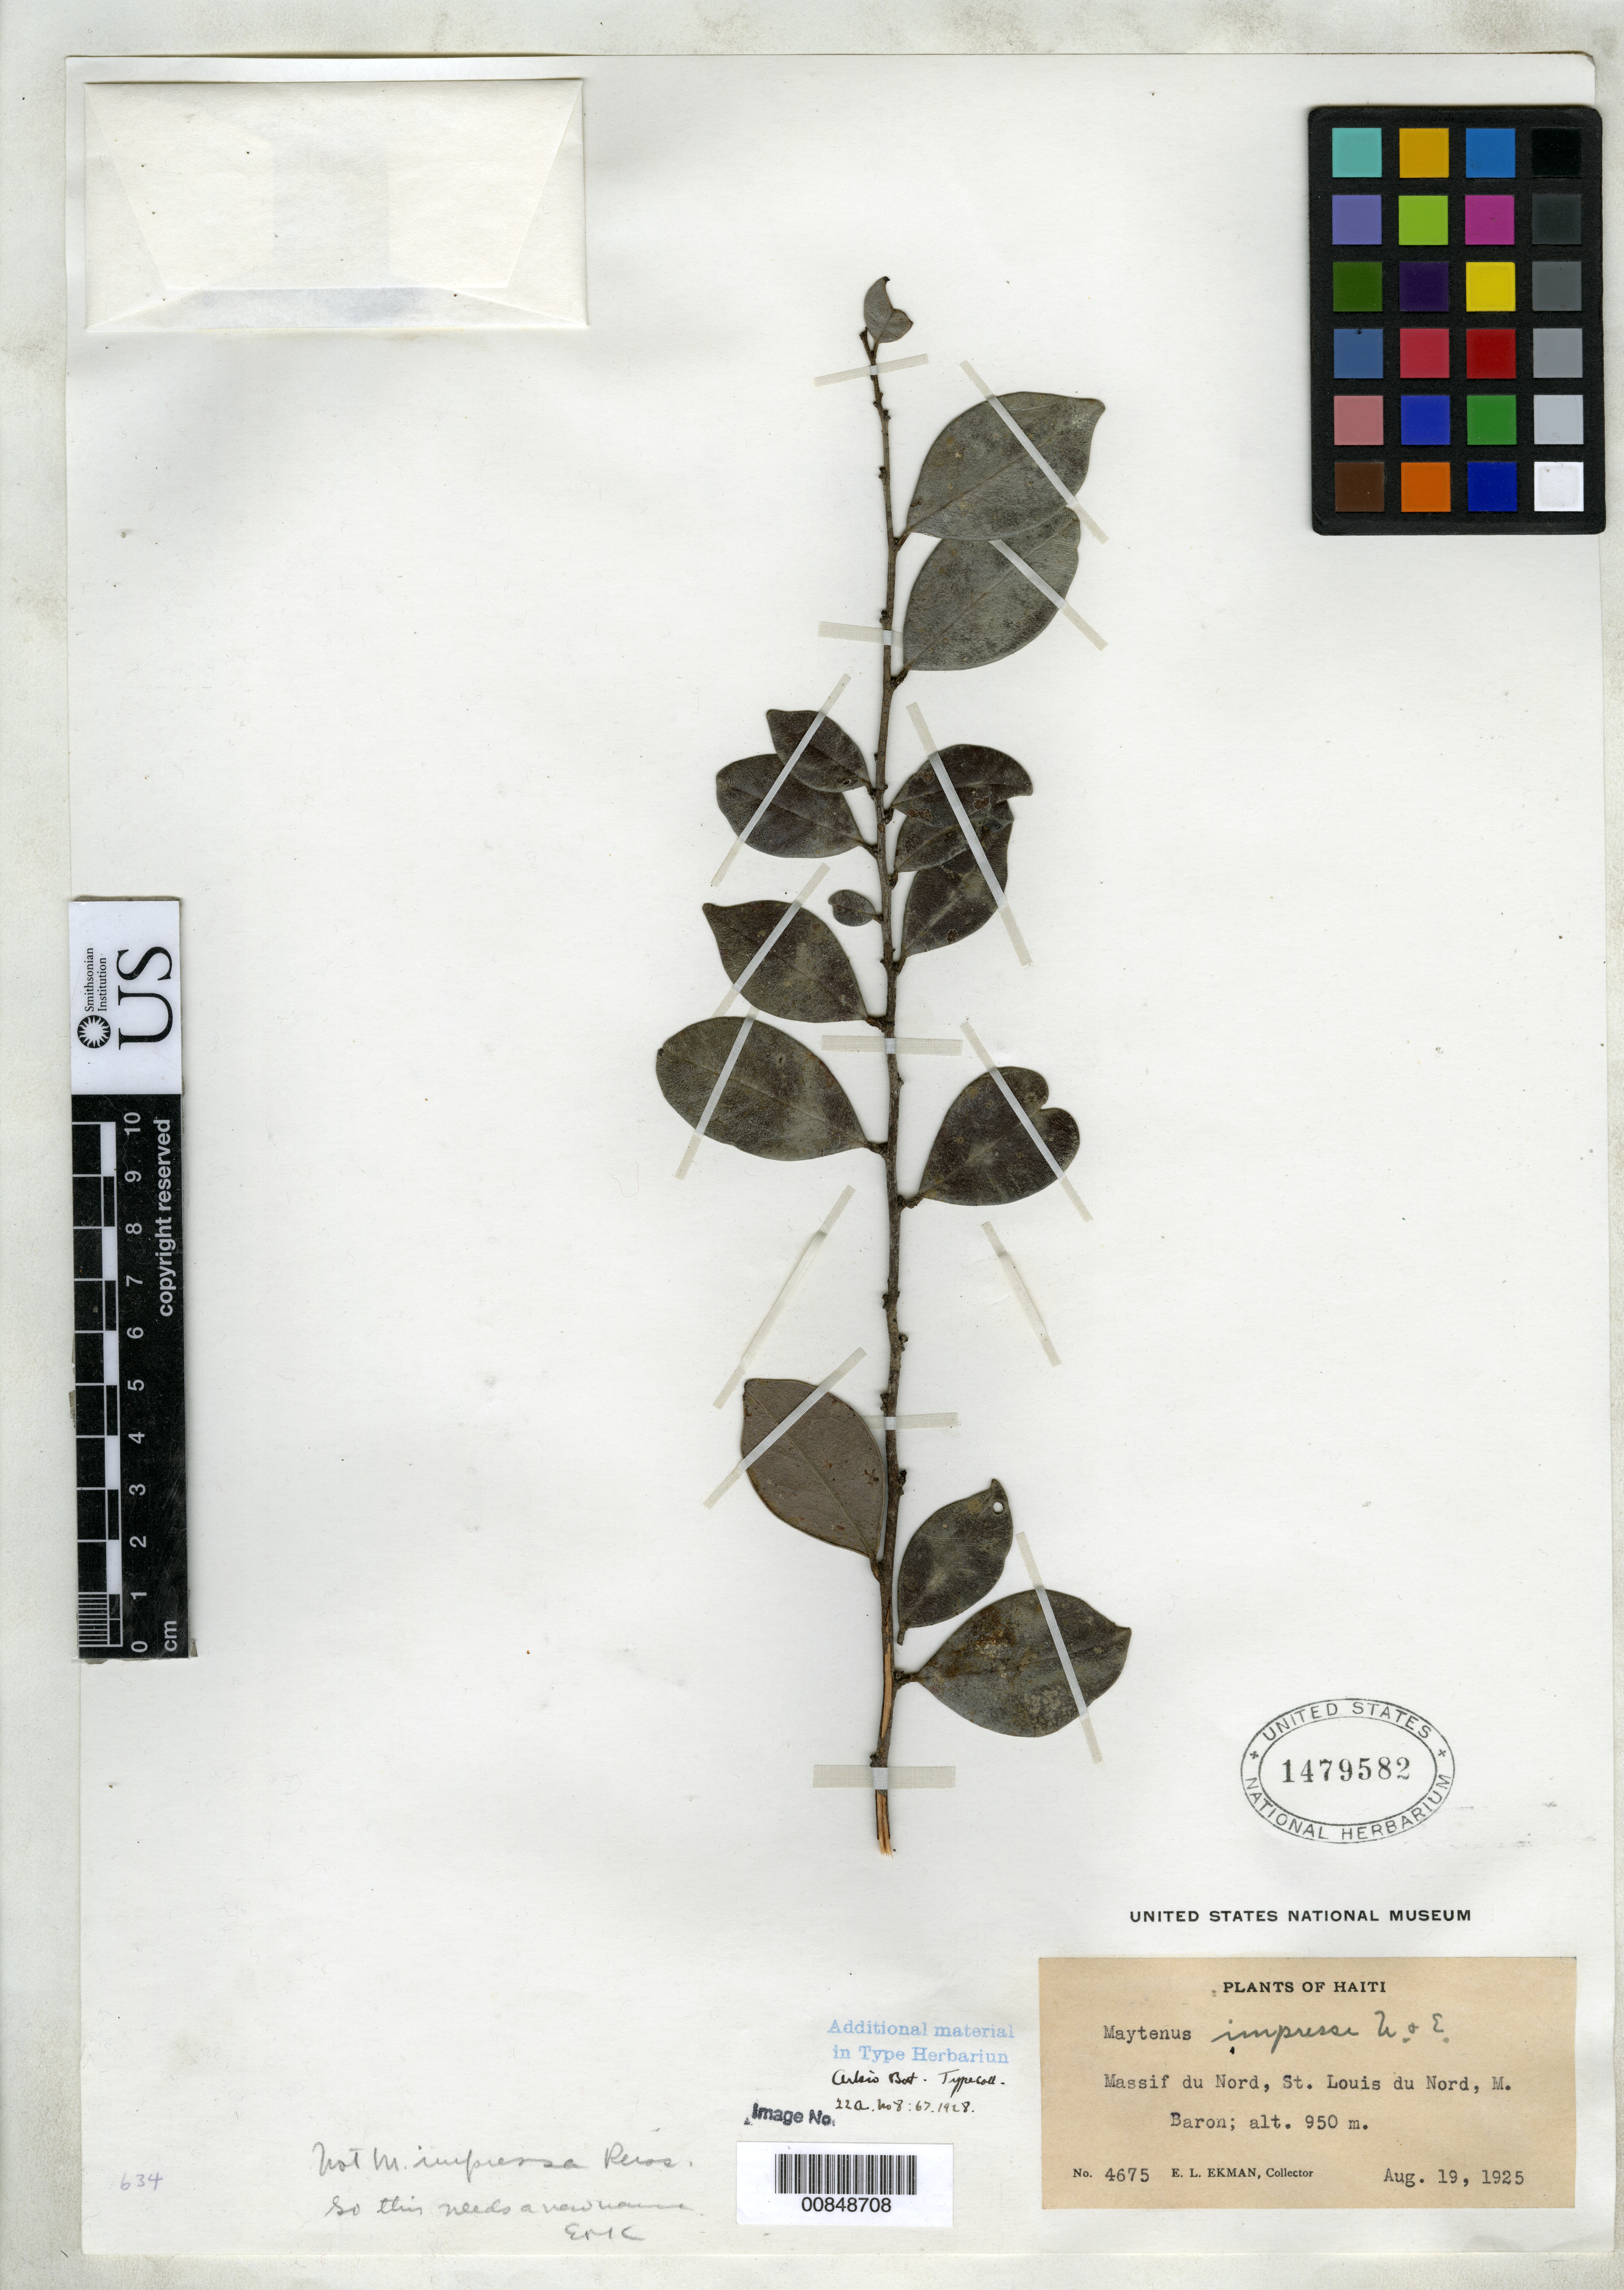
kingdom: Plantae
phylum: Tracheophyta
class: Magnoliopsida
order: Celastrales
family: Celastraceae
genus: Maytenus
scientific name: Maytenus impressa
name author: Urb. & Ekman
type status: Isotype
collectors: E. L. Ekman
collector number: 4675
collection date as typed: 19 Aug 1925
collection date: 1925-08-19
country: Haiti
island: Hispaniola Island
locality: Massif du Nord, prope St. Louis du nord in Morne Baron.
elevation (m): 950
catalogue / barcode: US 1479582